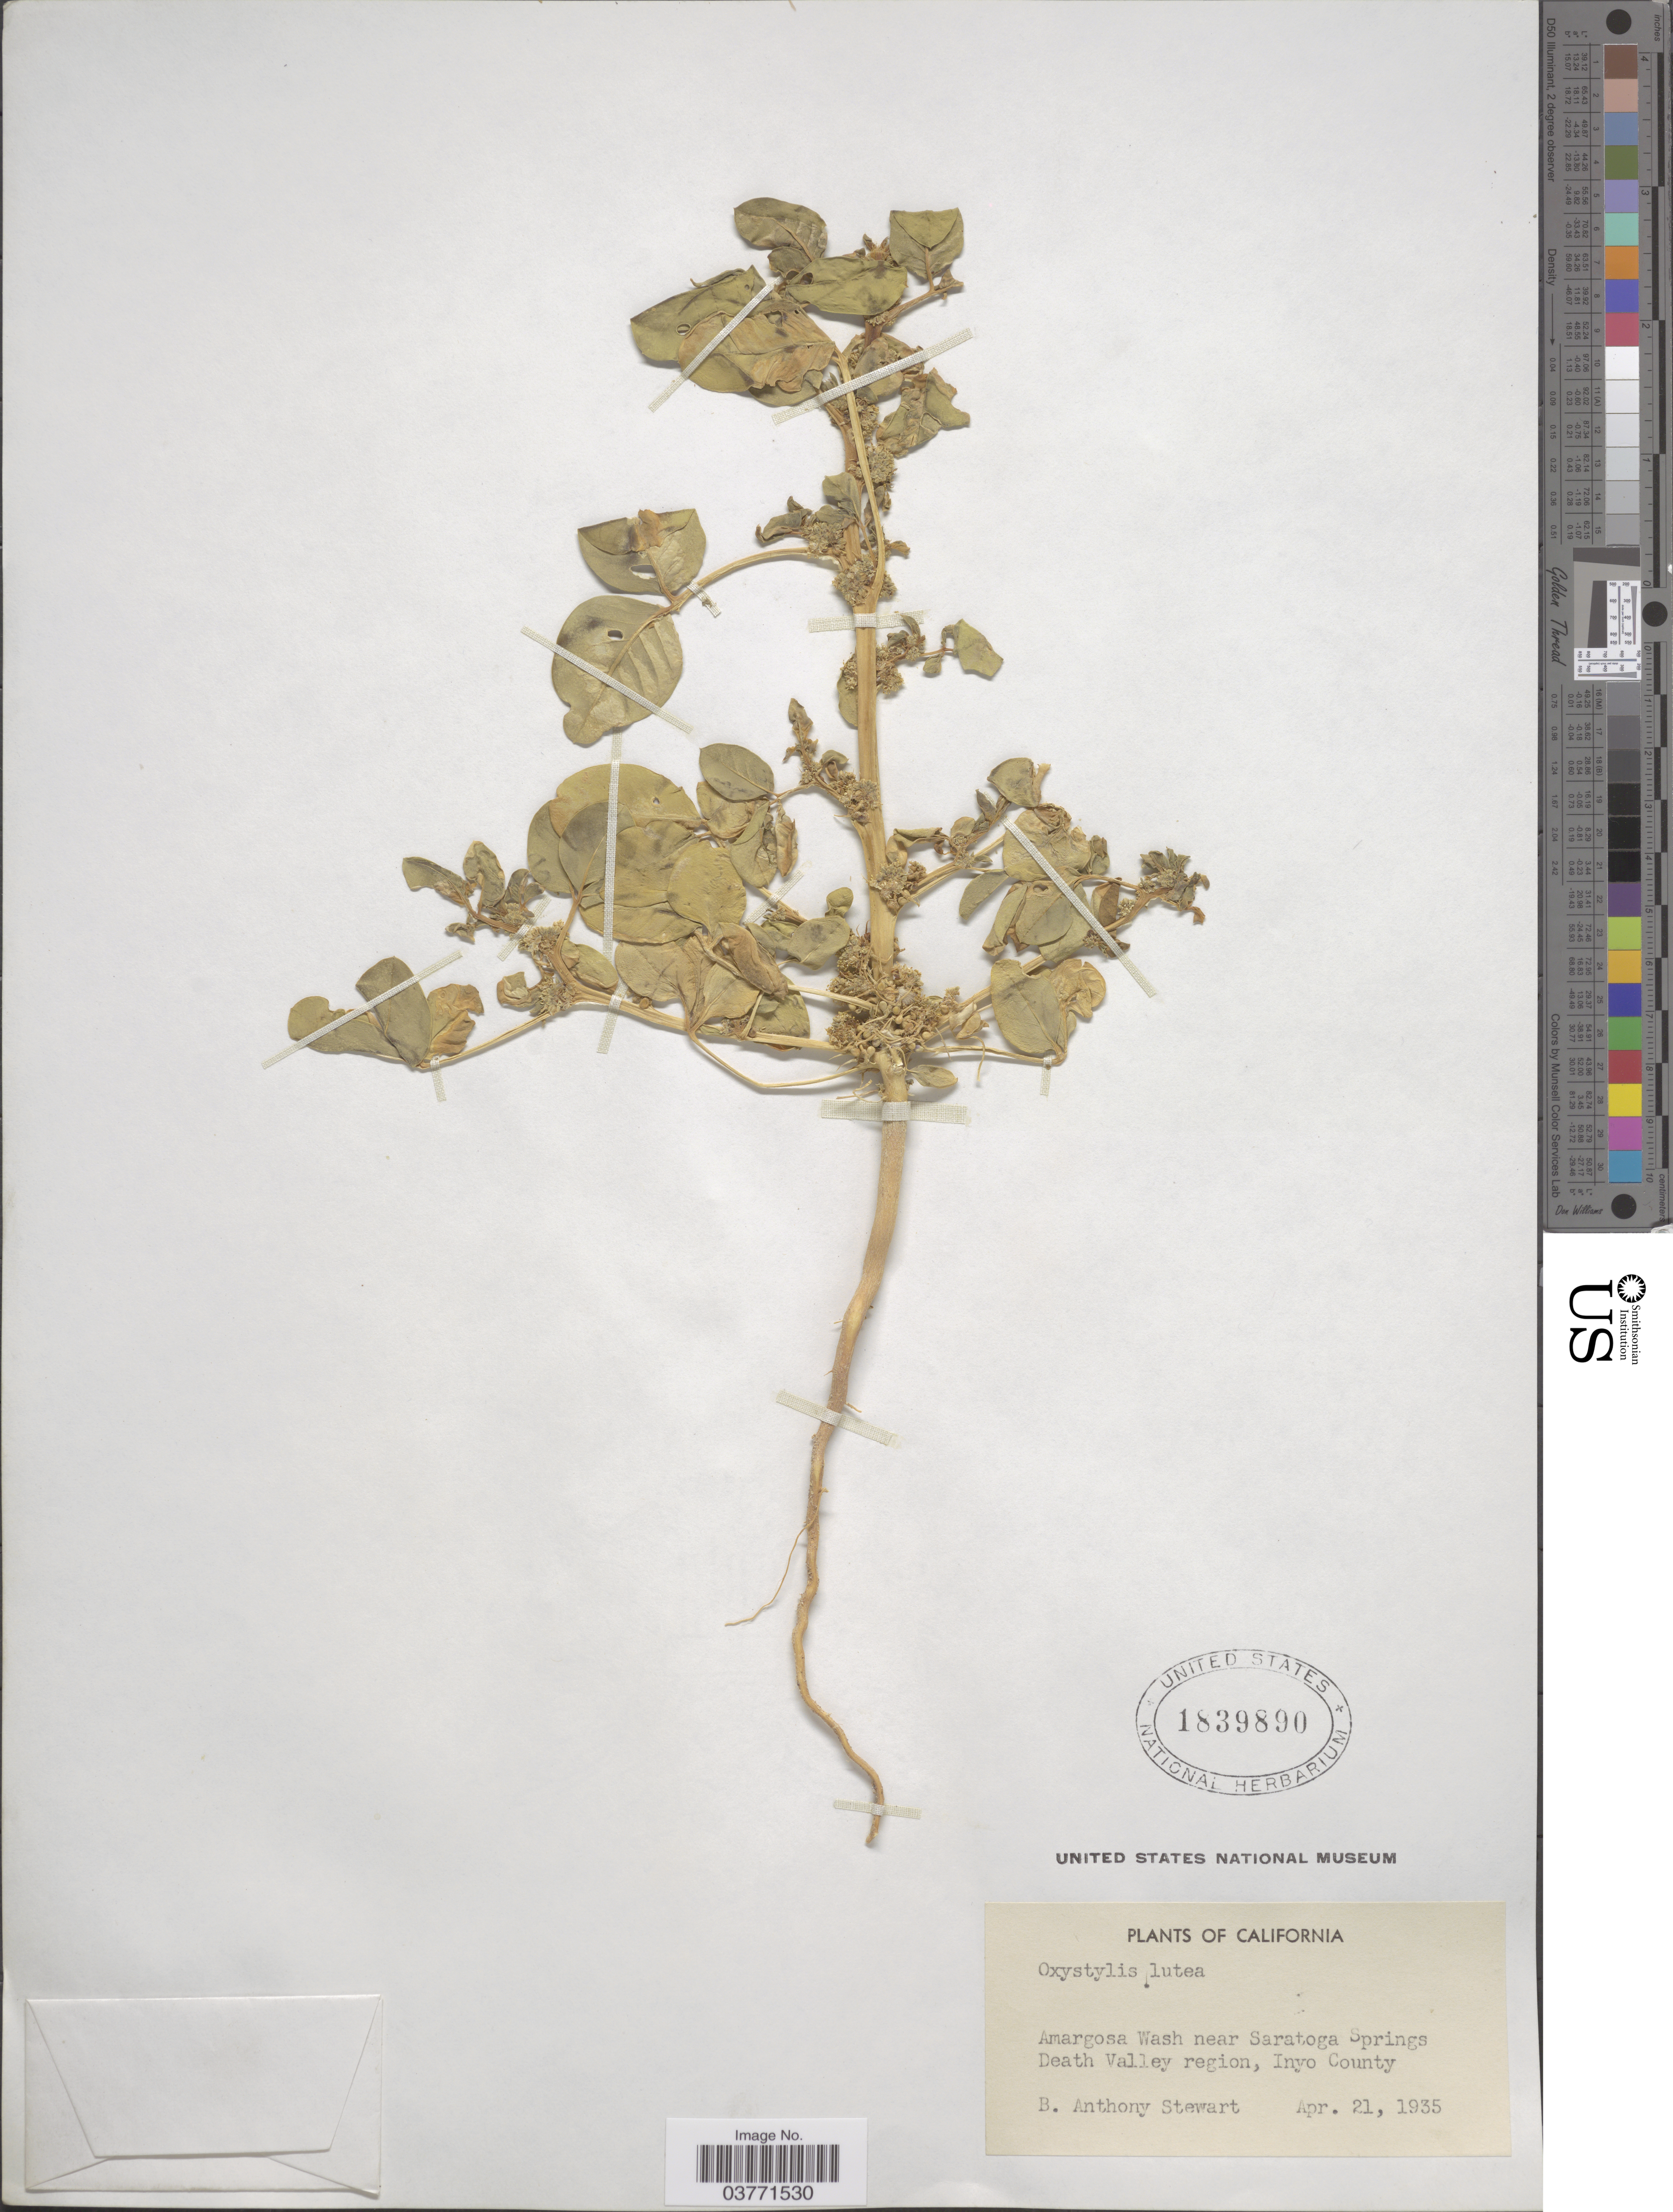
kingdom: Plantae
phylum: Tracheophyta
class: Magnoliopsida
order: Brassicales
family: Cleomaceae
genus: Cleomella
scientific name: Cleomella oxystyloides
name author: Roalson et al.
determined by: Strong, M. T., (US), Smithsonian Institution - National Museum of Natural History (UNITED STATES)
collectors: B. Stewart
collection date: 1935-04-21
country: United States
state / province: California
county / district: Inyo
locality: Amargosa Wash near Saratoga Springs Death Valley region, Inyo County.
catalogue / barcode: US 1839890